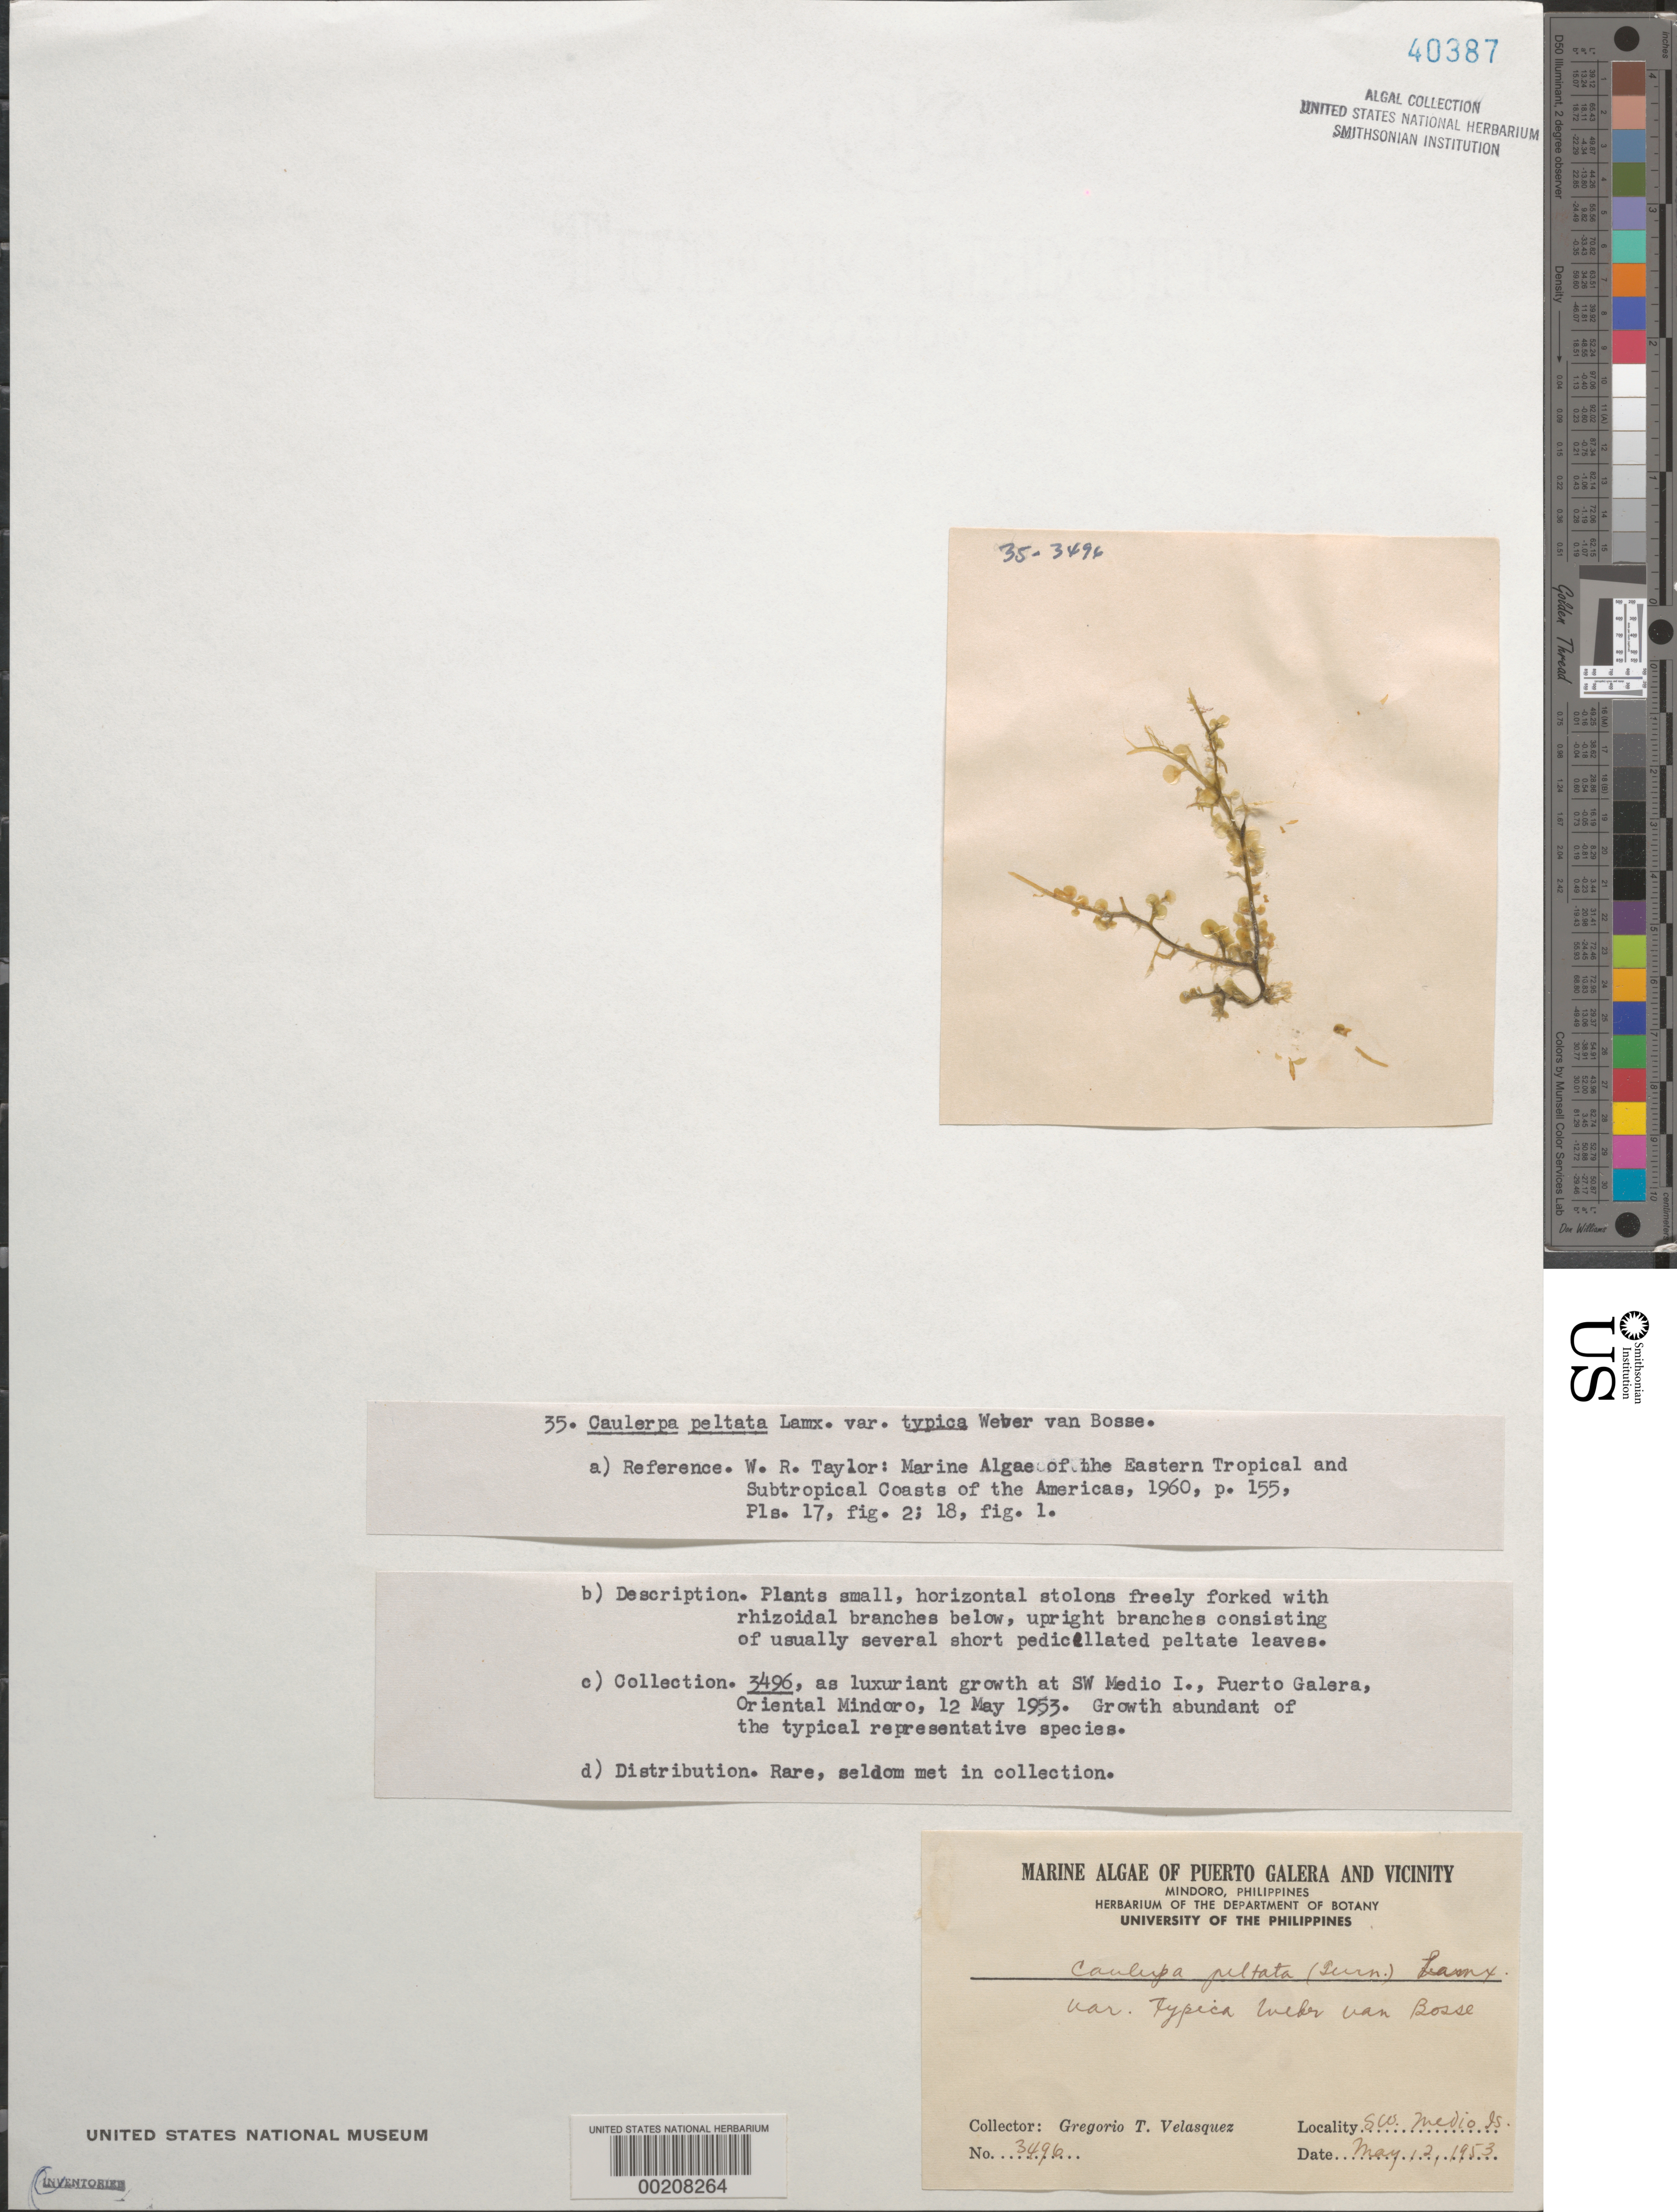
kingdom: Plantae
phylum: Chlorophyta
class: Ulvophyceae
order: Bryopsidales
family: Caulerpaceae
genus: Caulerpa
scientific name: Caulerpa peltata var. typica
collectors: G. Velasquez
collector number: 3496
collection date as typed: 12 May 1953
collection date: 1953-05-12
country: Philippines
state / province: Mimaropa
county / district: Mindoro Oriental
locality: Puerto galera, medio island, mindoro oriental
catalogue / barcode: US 40387